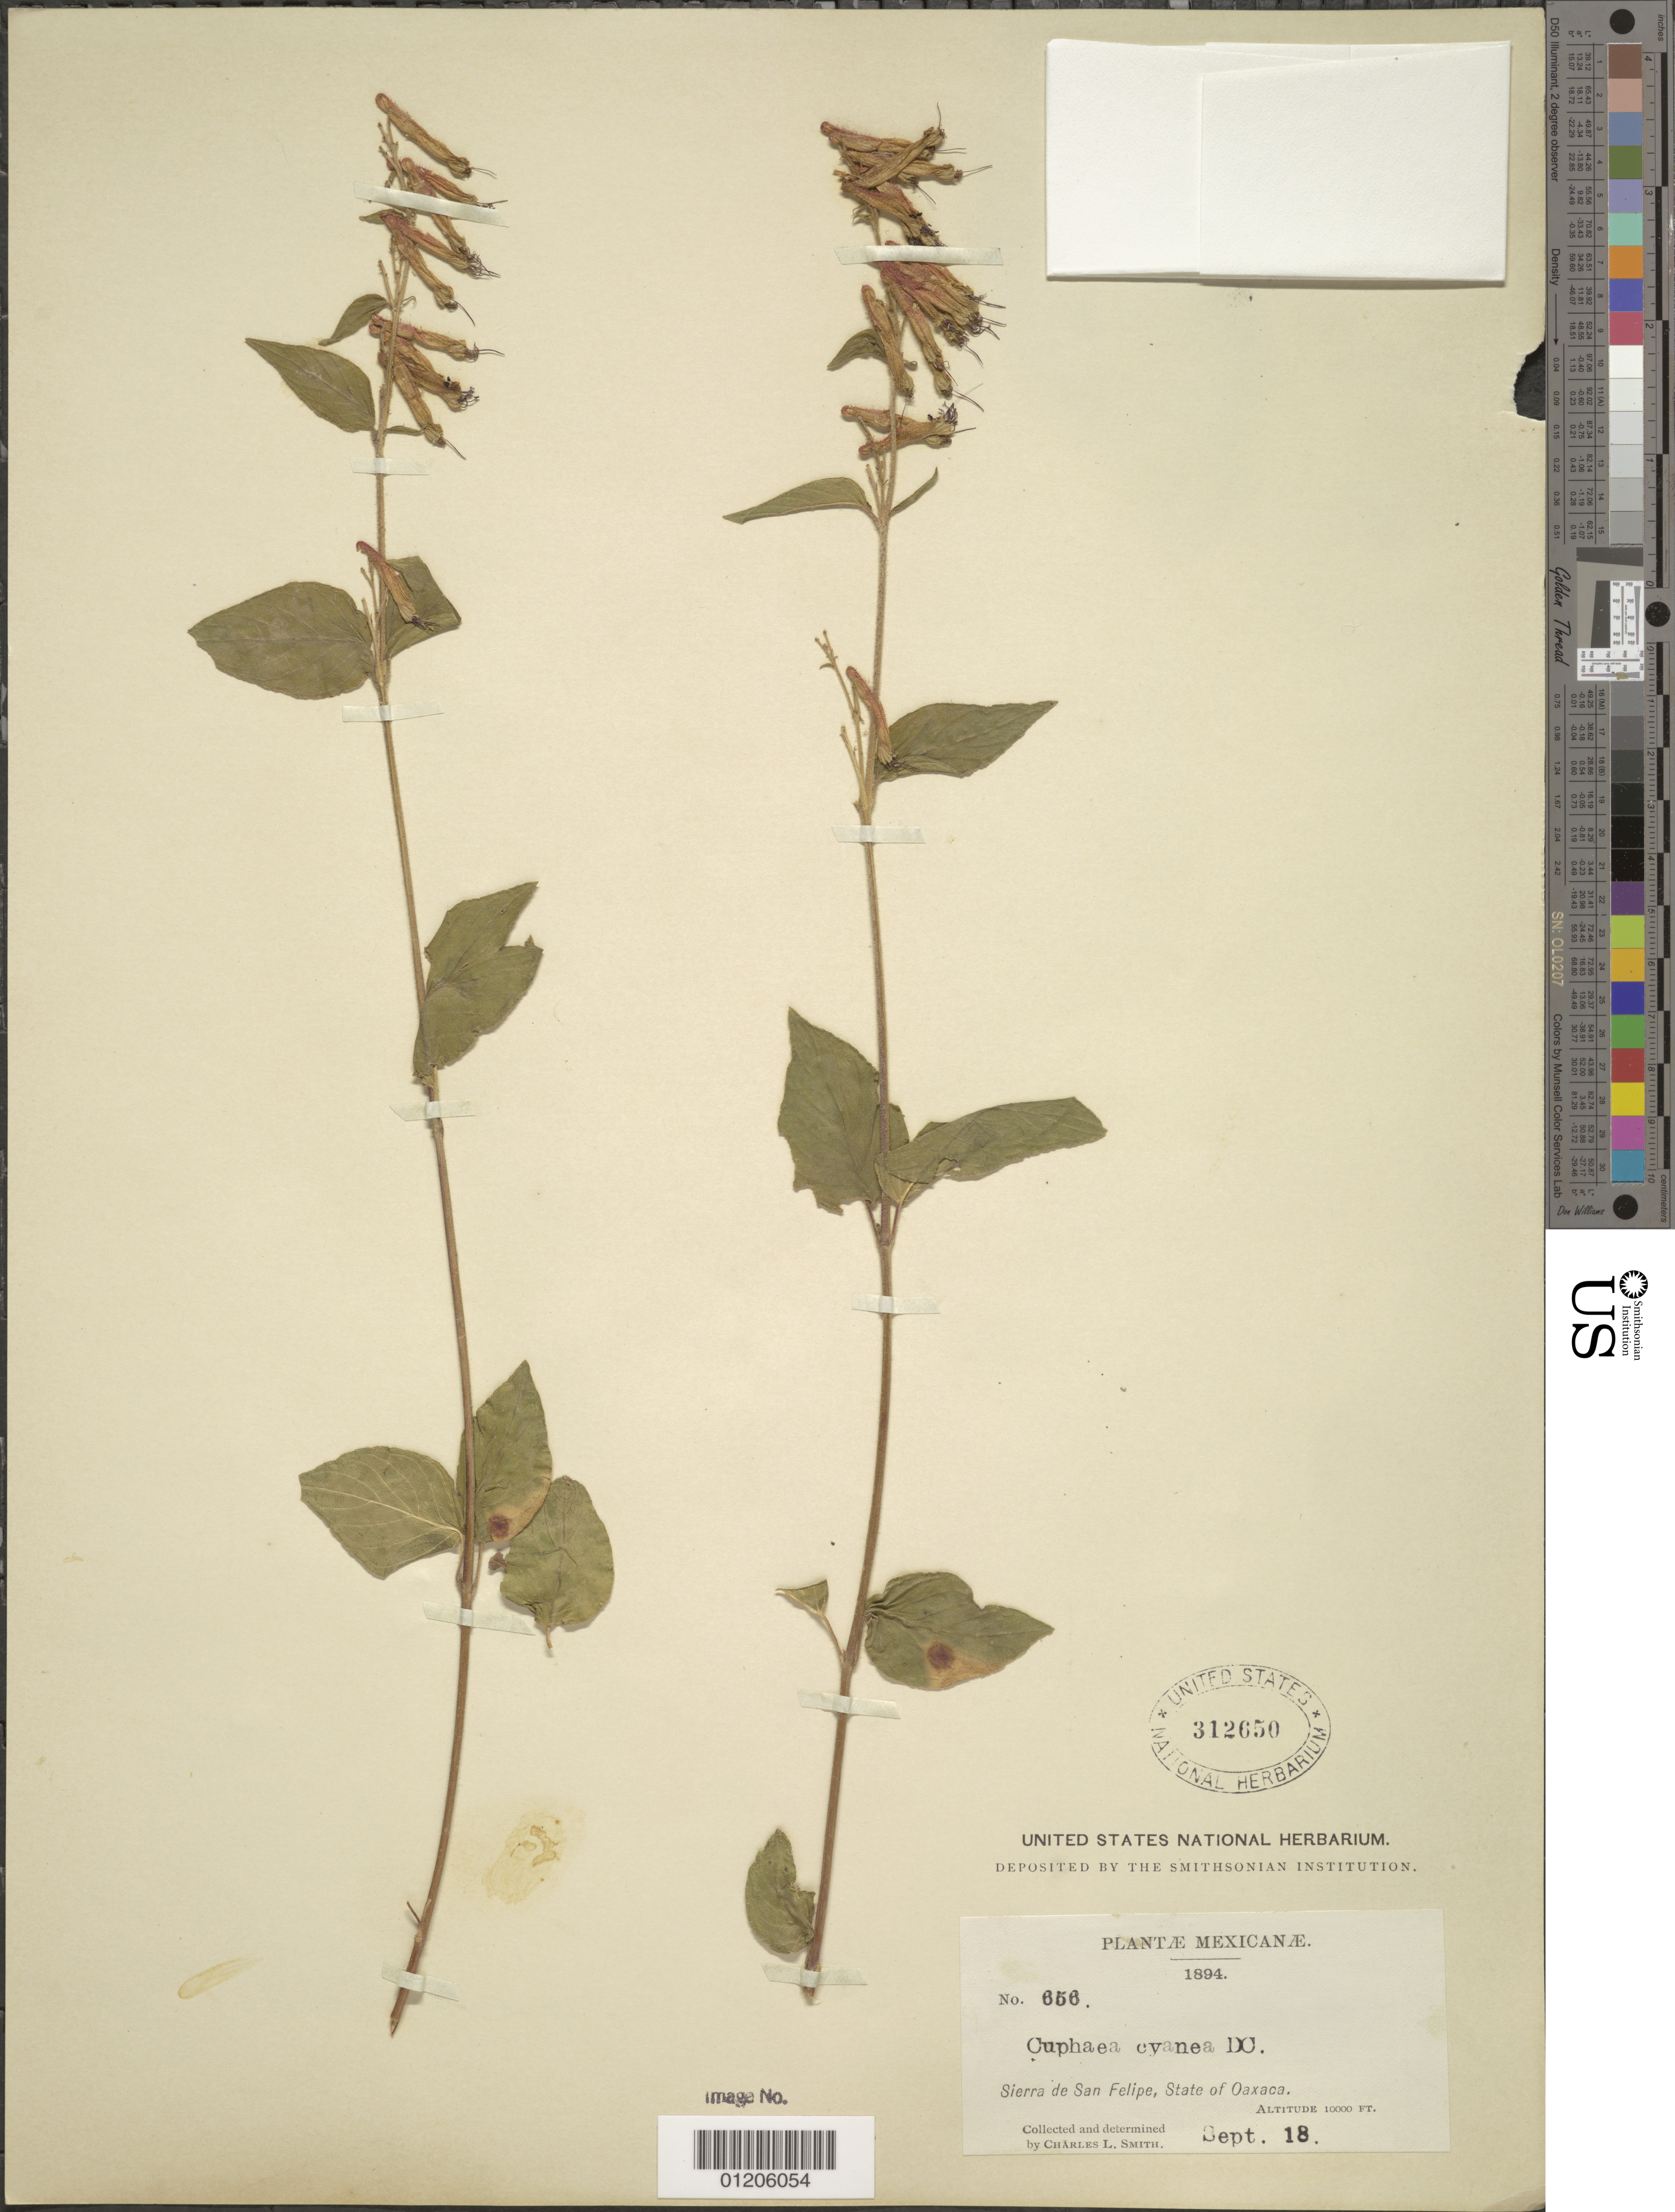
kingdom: Plantae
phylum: Tracheophyta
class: Magnoliopsida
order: Myrtales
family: Lythraceae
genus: Cuphea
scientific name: Cuphea cyanea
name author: DC.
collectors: C. L. Smith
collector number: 656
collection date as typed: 18 Sep 1894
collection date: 1894-09-18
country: Mexico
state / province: Oaxaca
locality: Sierra de San Felipe, State of Oaxaca.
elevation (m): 3048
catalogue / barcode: US 312650